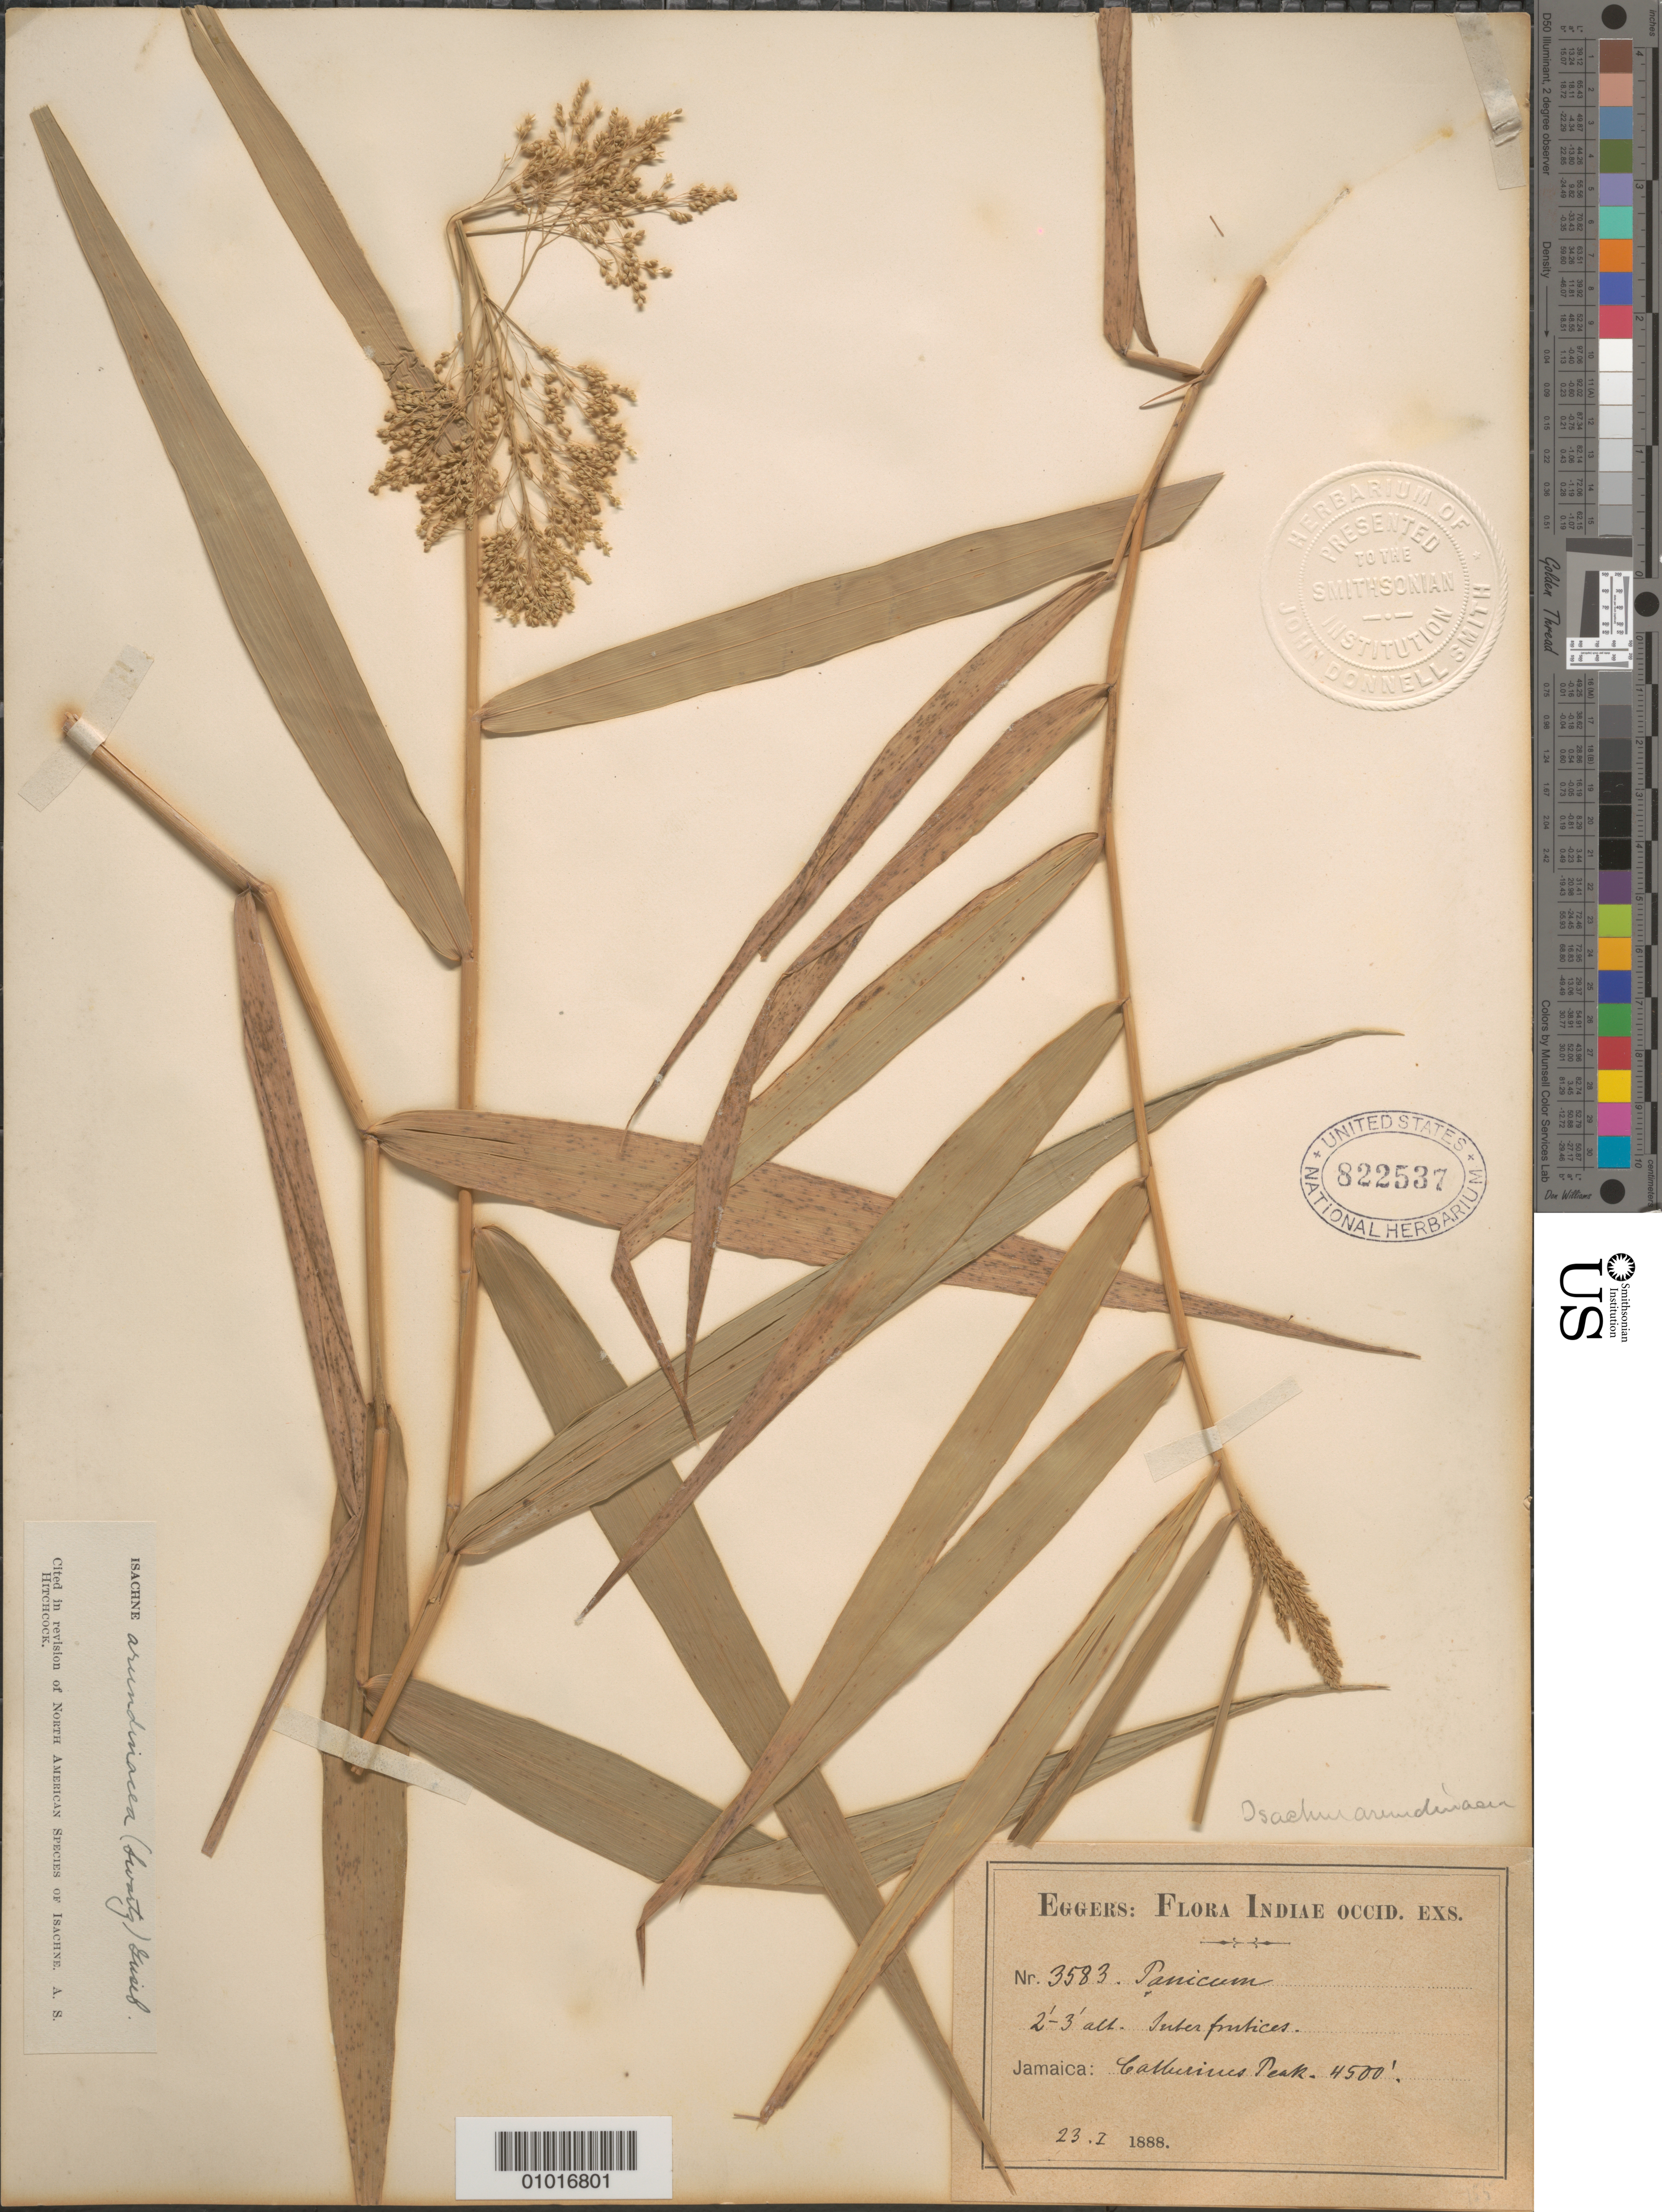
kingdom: Plantae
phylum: Tracheophyta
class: Liliopsida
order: Poales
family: Poaceae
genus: Isachne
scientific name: Isachne arundinacea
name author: (Sw.) Griseb.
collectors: H. F. A. von Eggers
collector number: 3583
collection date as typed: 23 Feb 1888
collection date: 1888-02-23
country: Jamaica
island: Jamaica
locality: Calluriucs Peak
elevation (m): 1372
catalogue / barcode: US 822537